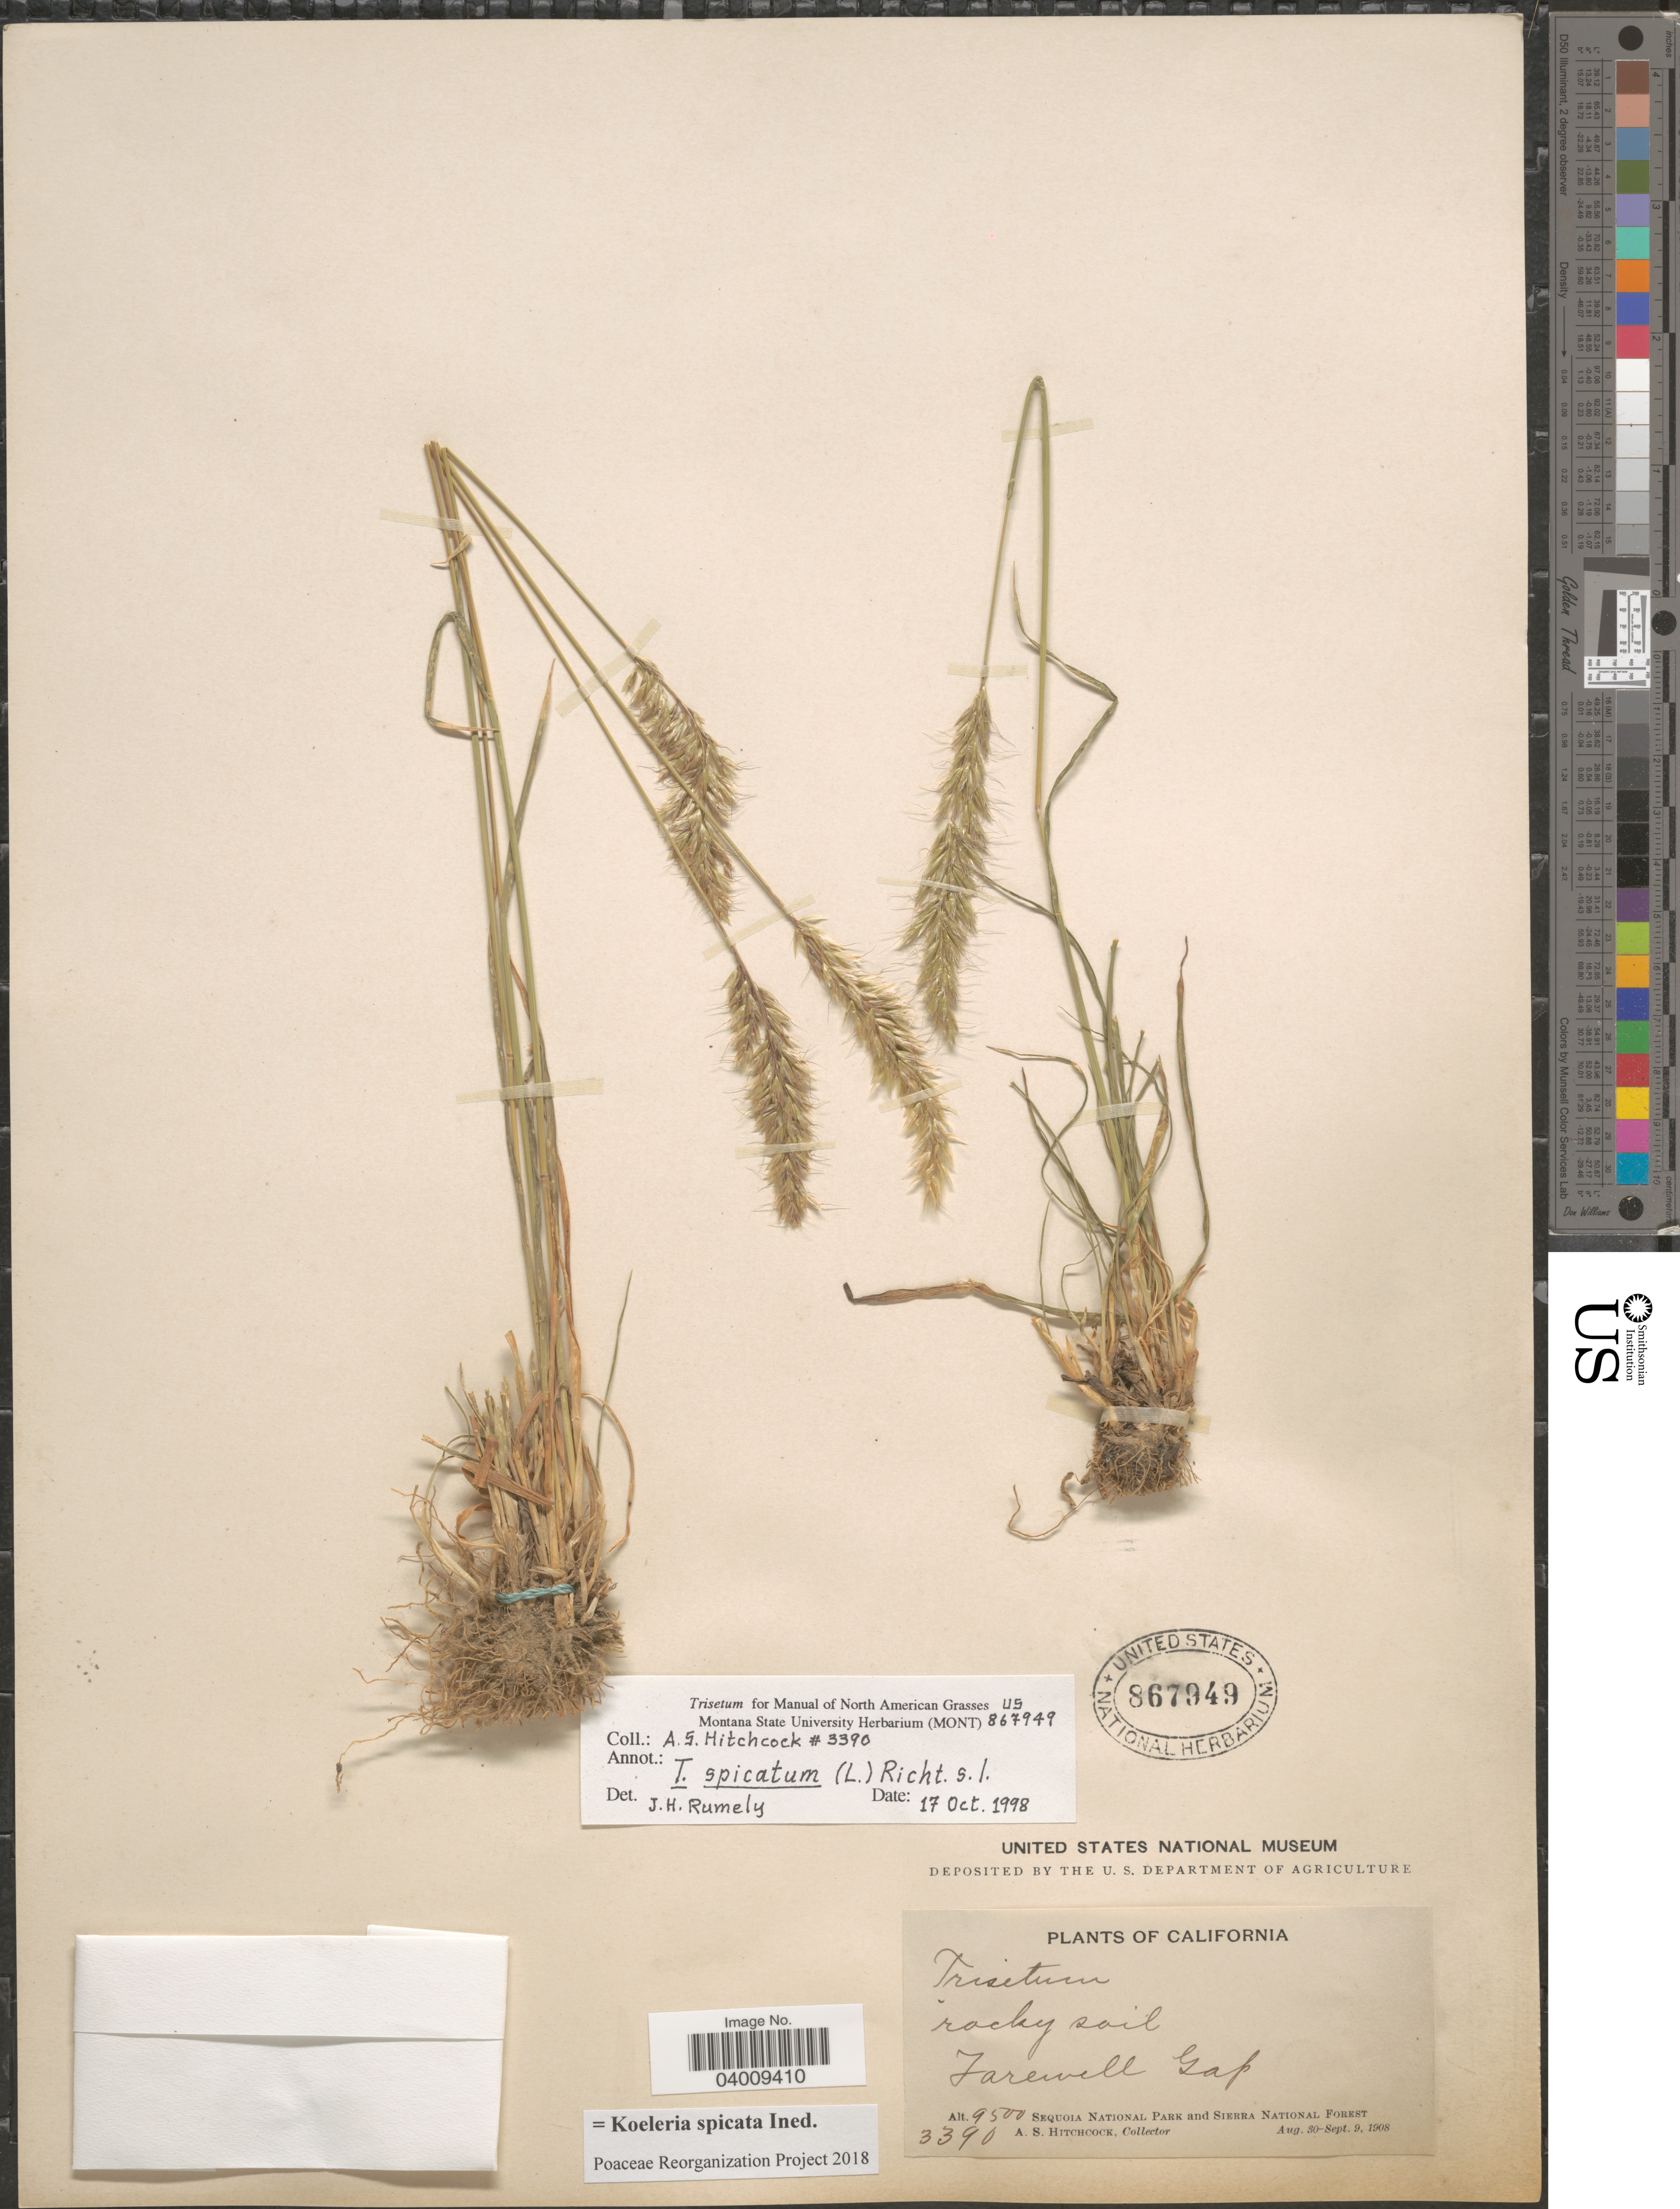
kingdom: Plantae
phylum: Tracheophyta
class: Liliopsida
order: Poales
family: Poaceae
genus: Koeleria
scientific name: Koeleria spicata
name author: (L.) Barberá et al.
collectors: A. S. Hitchcock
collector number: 3390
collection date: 1908-08-30/1908-09-09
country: United States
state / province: California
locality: Farewell Gap. Sequoia National Park and Sierra National Forest.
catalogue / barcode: US 867949